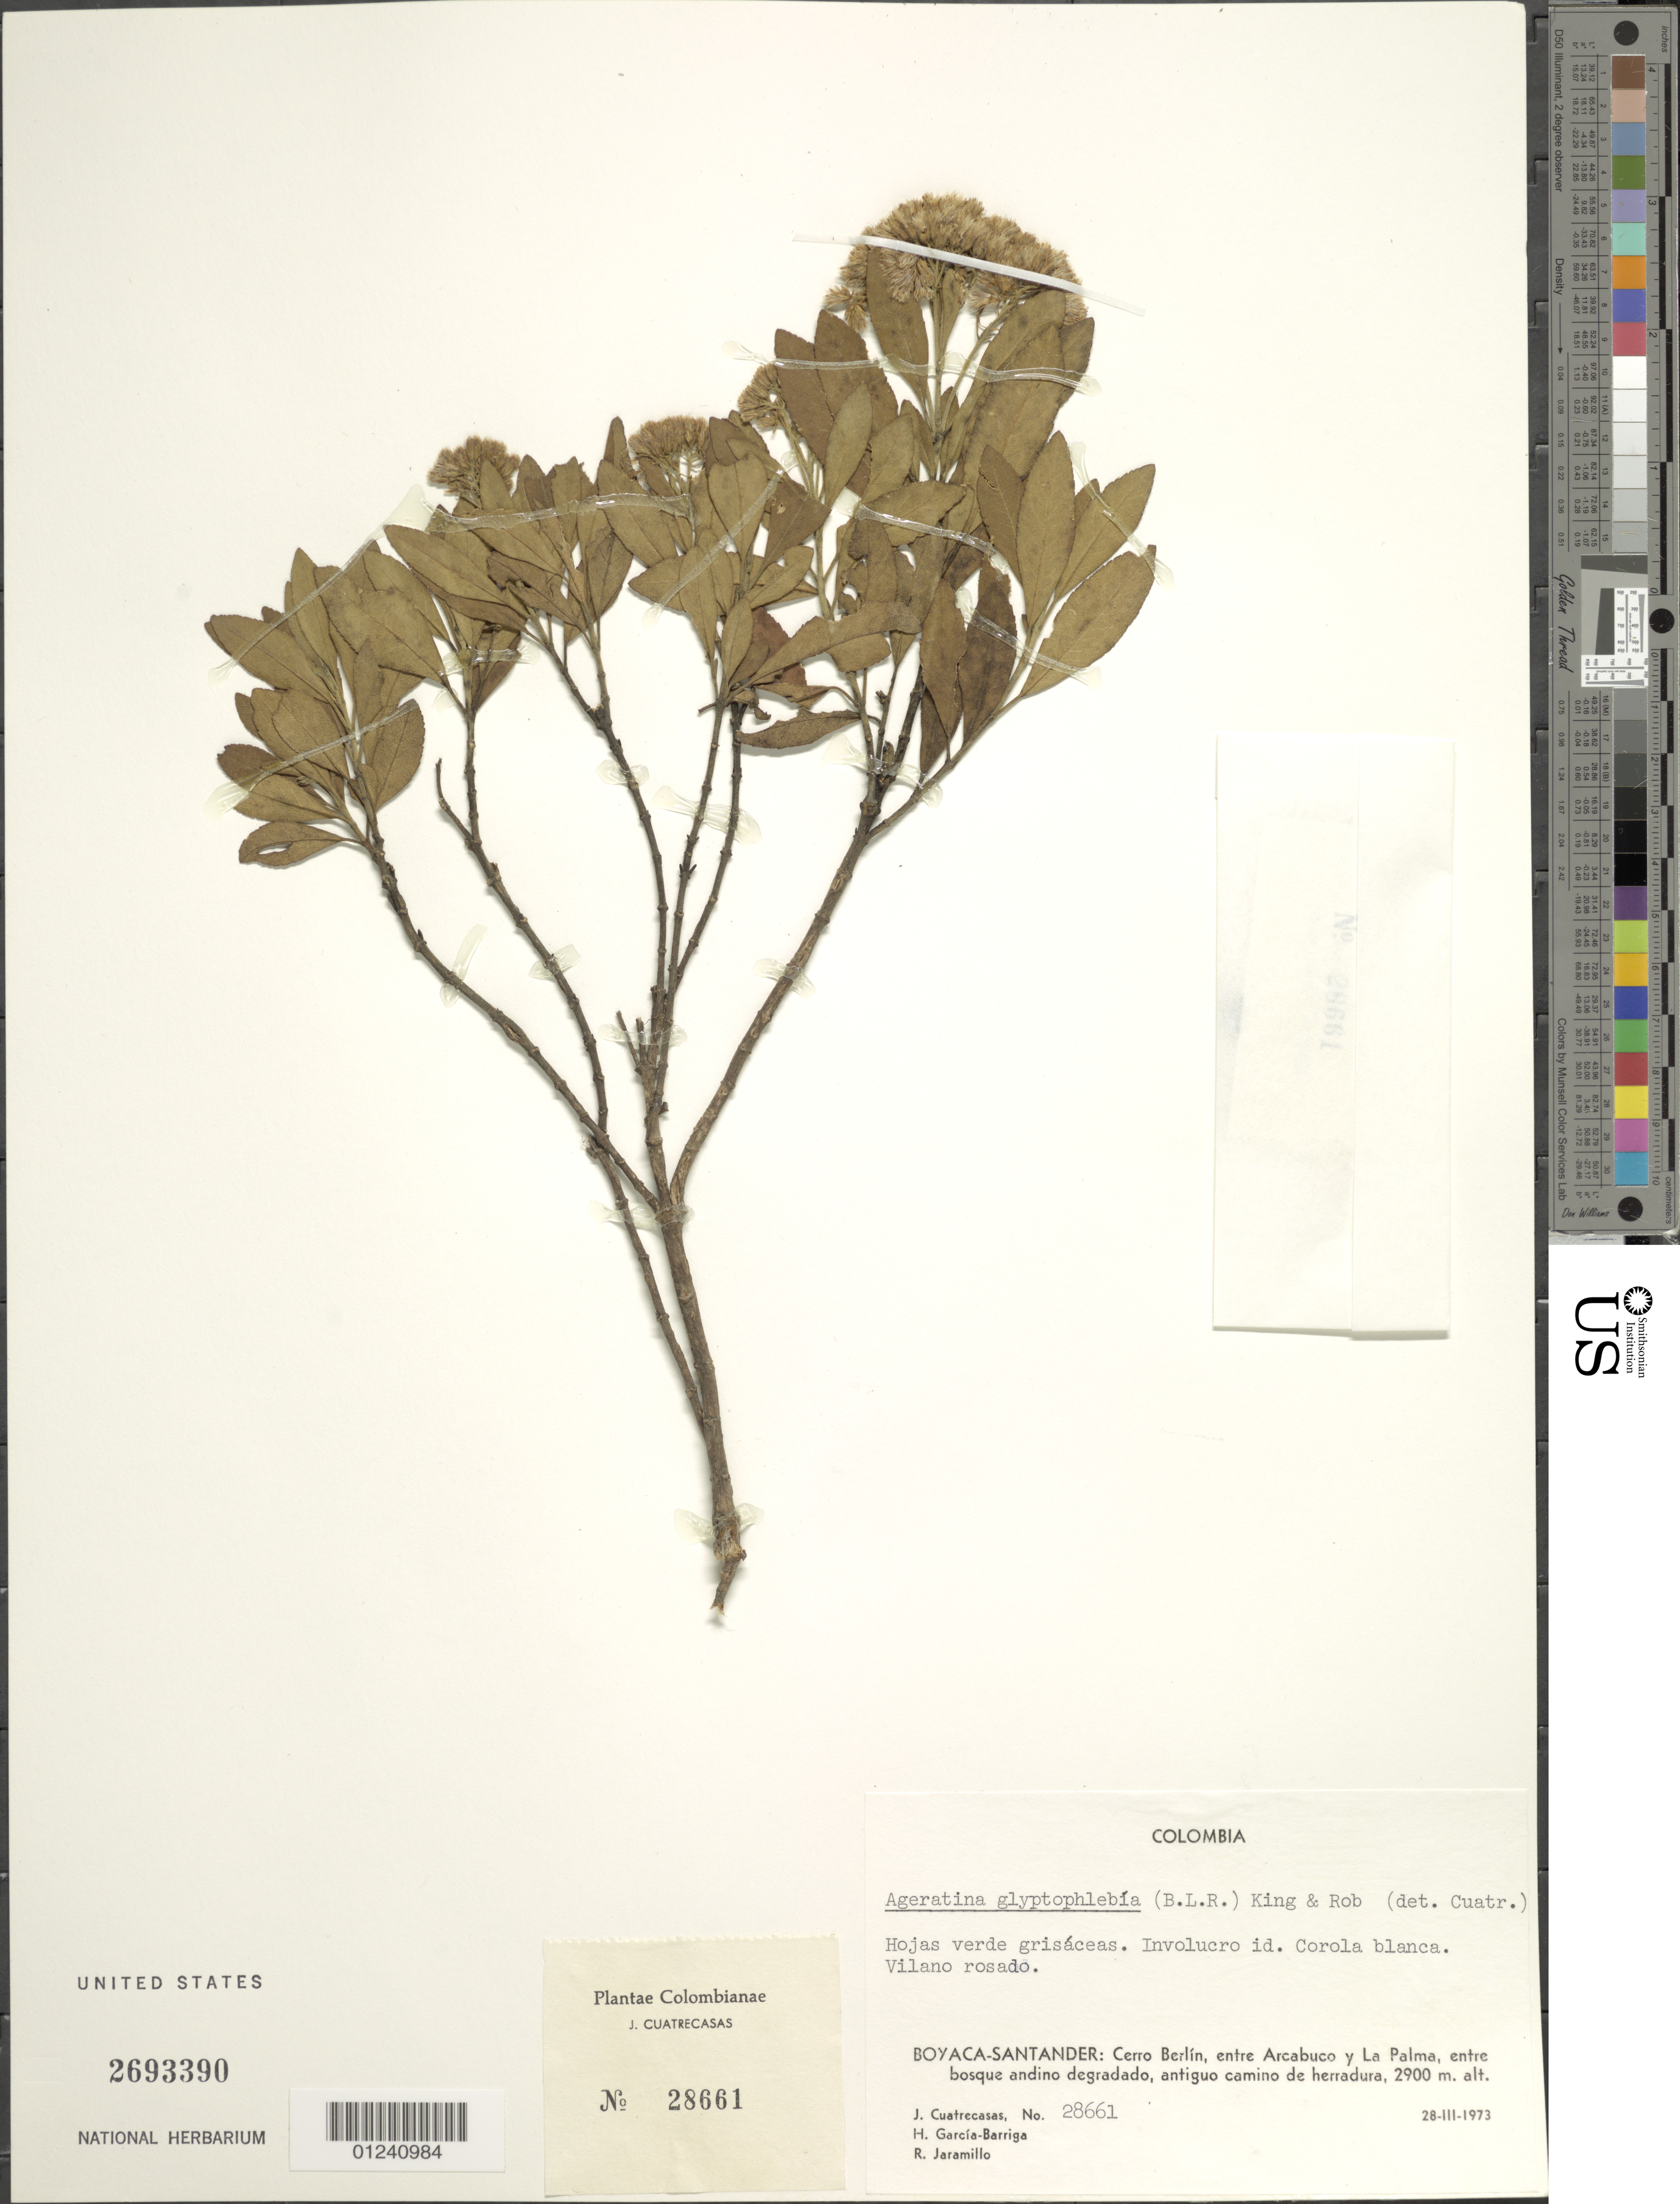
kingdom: Plantae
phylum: Tracheophyta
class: Magnoliopsida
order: Asterales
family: Asteraceae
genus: Ageratina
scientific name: Ageratina glyptophlebia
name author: (B.L. Rob.) R.M. King & H. Rob.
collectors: J. Cuatrecasas, H. García Barriga & R. Jaramillo M.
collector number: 28661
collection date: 1973-03-28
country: Colombia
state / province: Boyacá / Santander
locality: Cerro Berlín, entre Arcabuco y La Palma, entre bosque andino degradado, antiquo camino de herradura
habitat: Bosque andino degrado.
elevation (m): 2900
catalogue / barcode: US 2693390